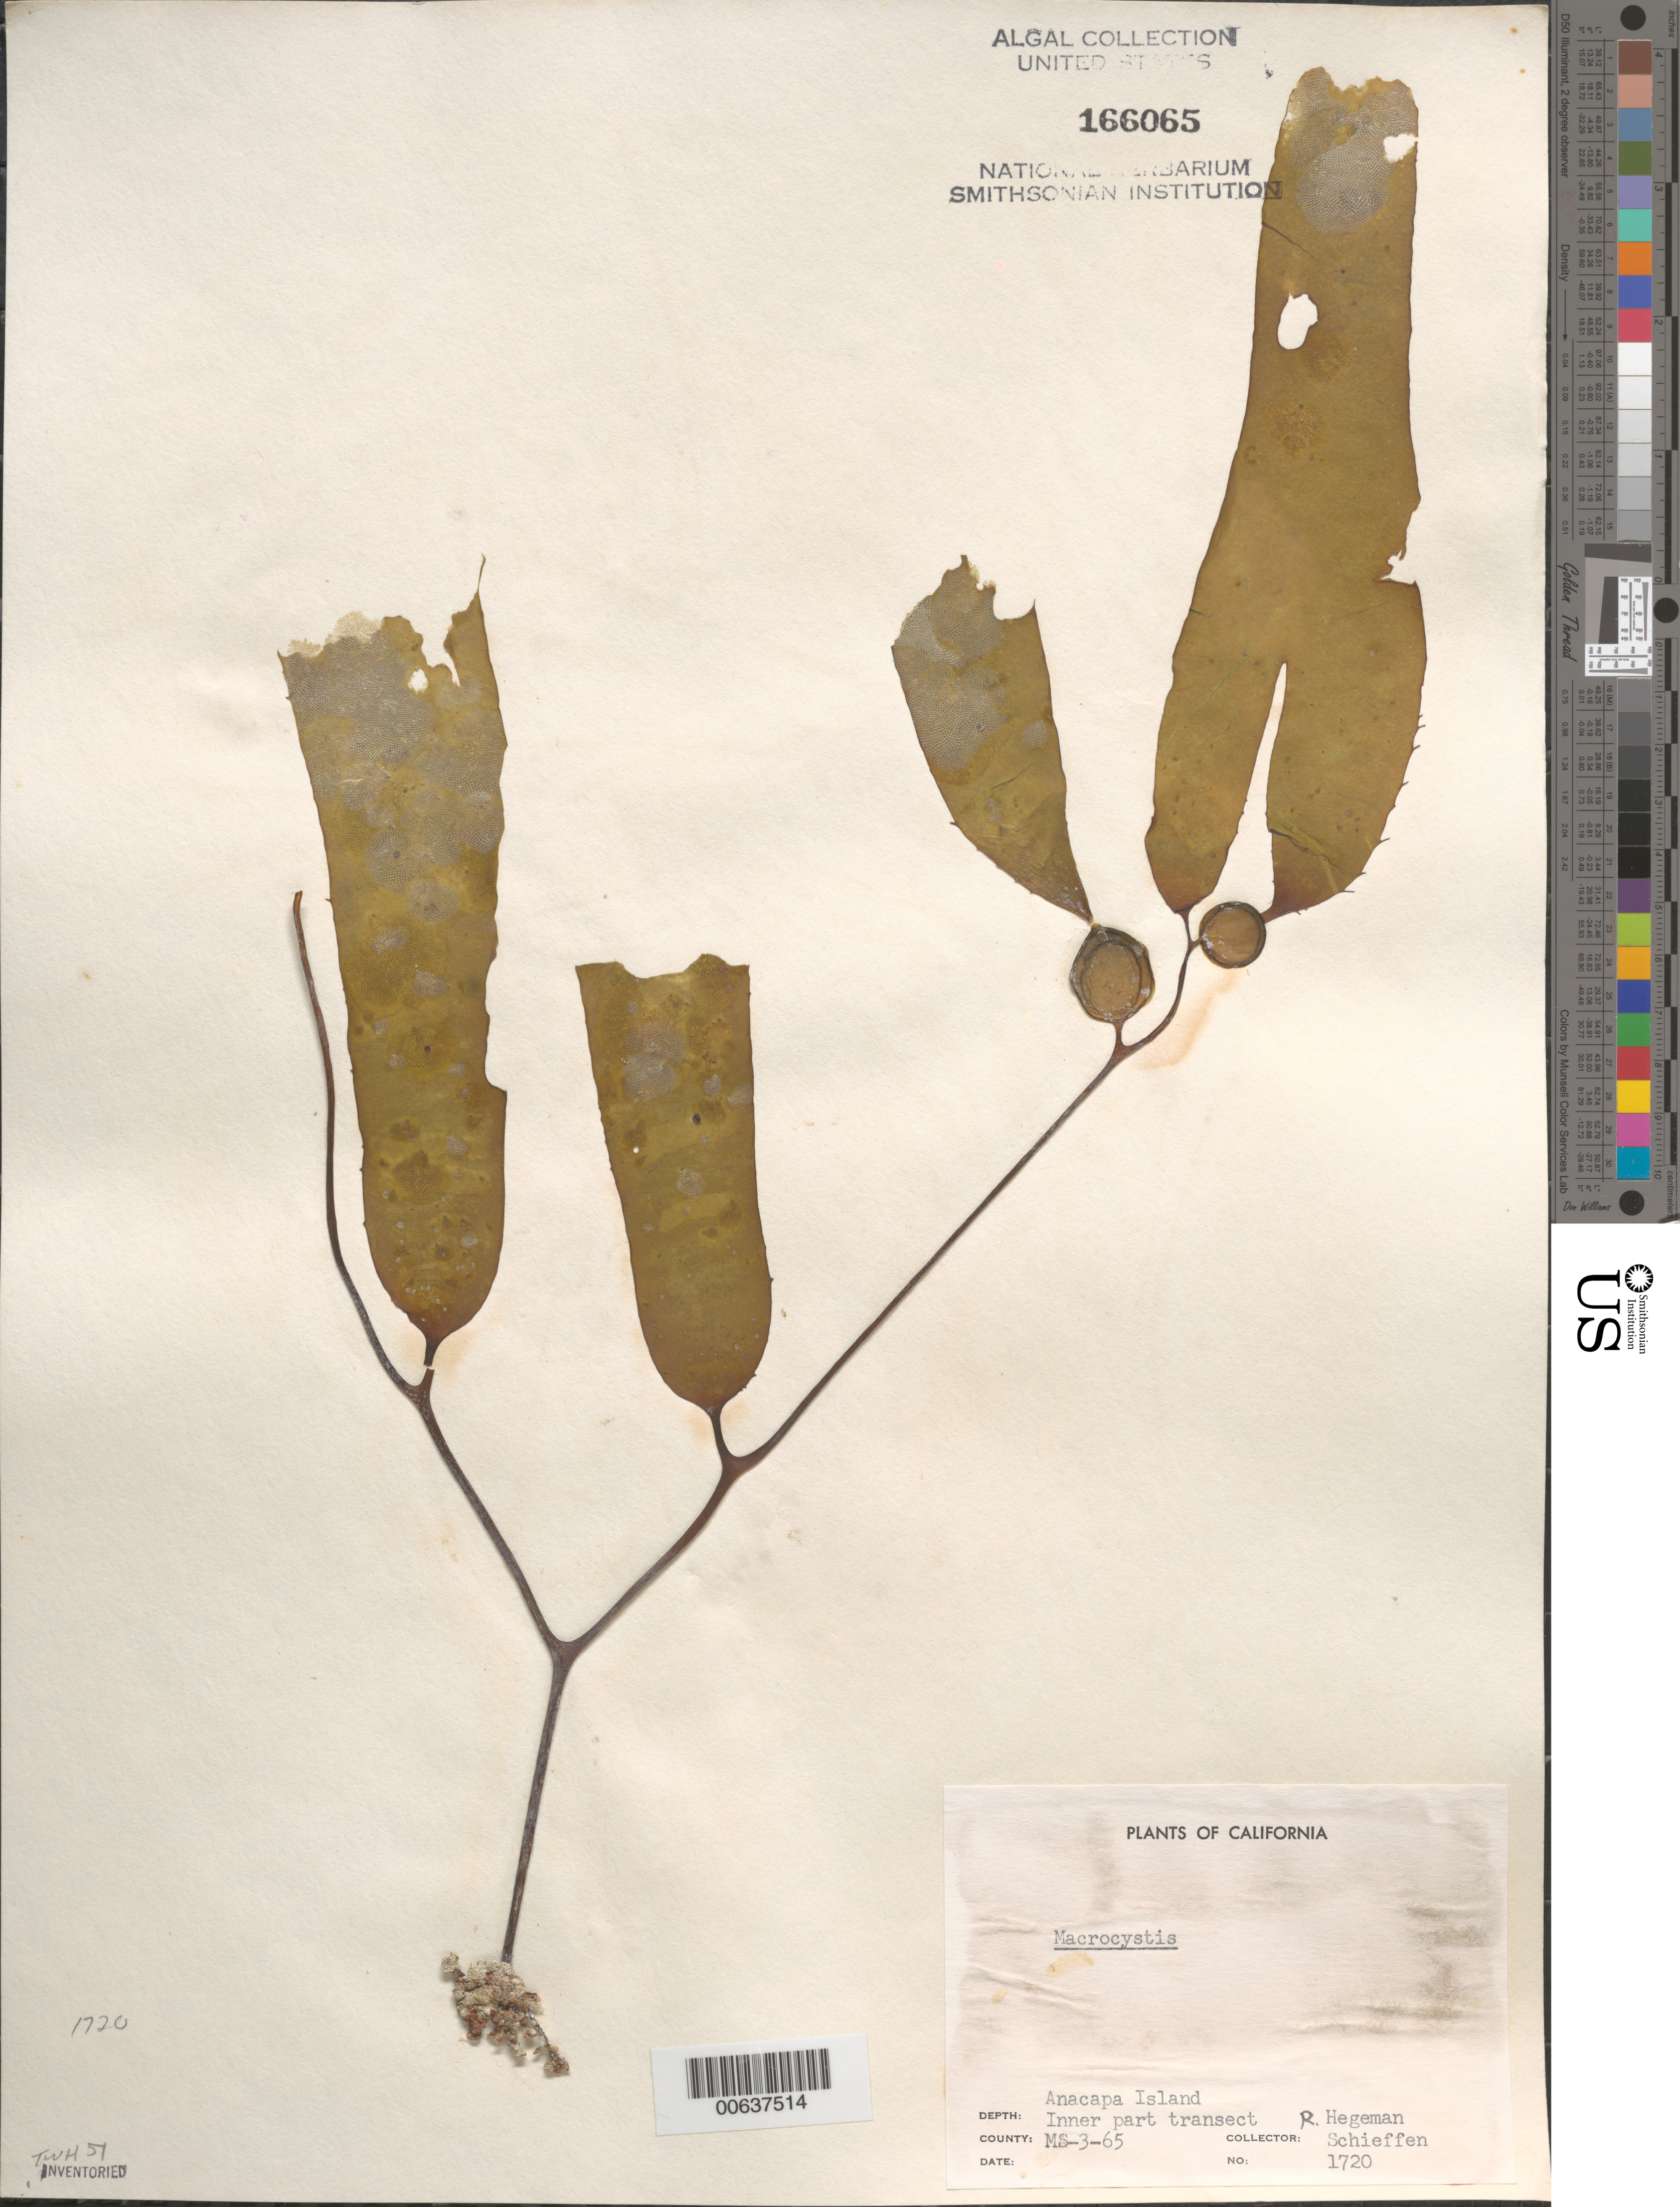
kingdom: Chromista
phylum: Ochrophyta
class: Phaeophyceae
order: Laminariales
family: Laminariaceae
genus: Macrocystis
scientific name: Macrocystis sp.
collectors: R. Hegeman & -. Schieffen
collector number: Neushul 1720 & MS-3-65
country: United States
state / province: California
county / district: Ventura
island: Anacapa Island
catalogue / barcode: US 166065